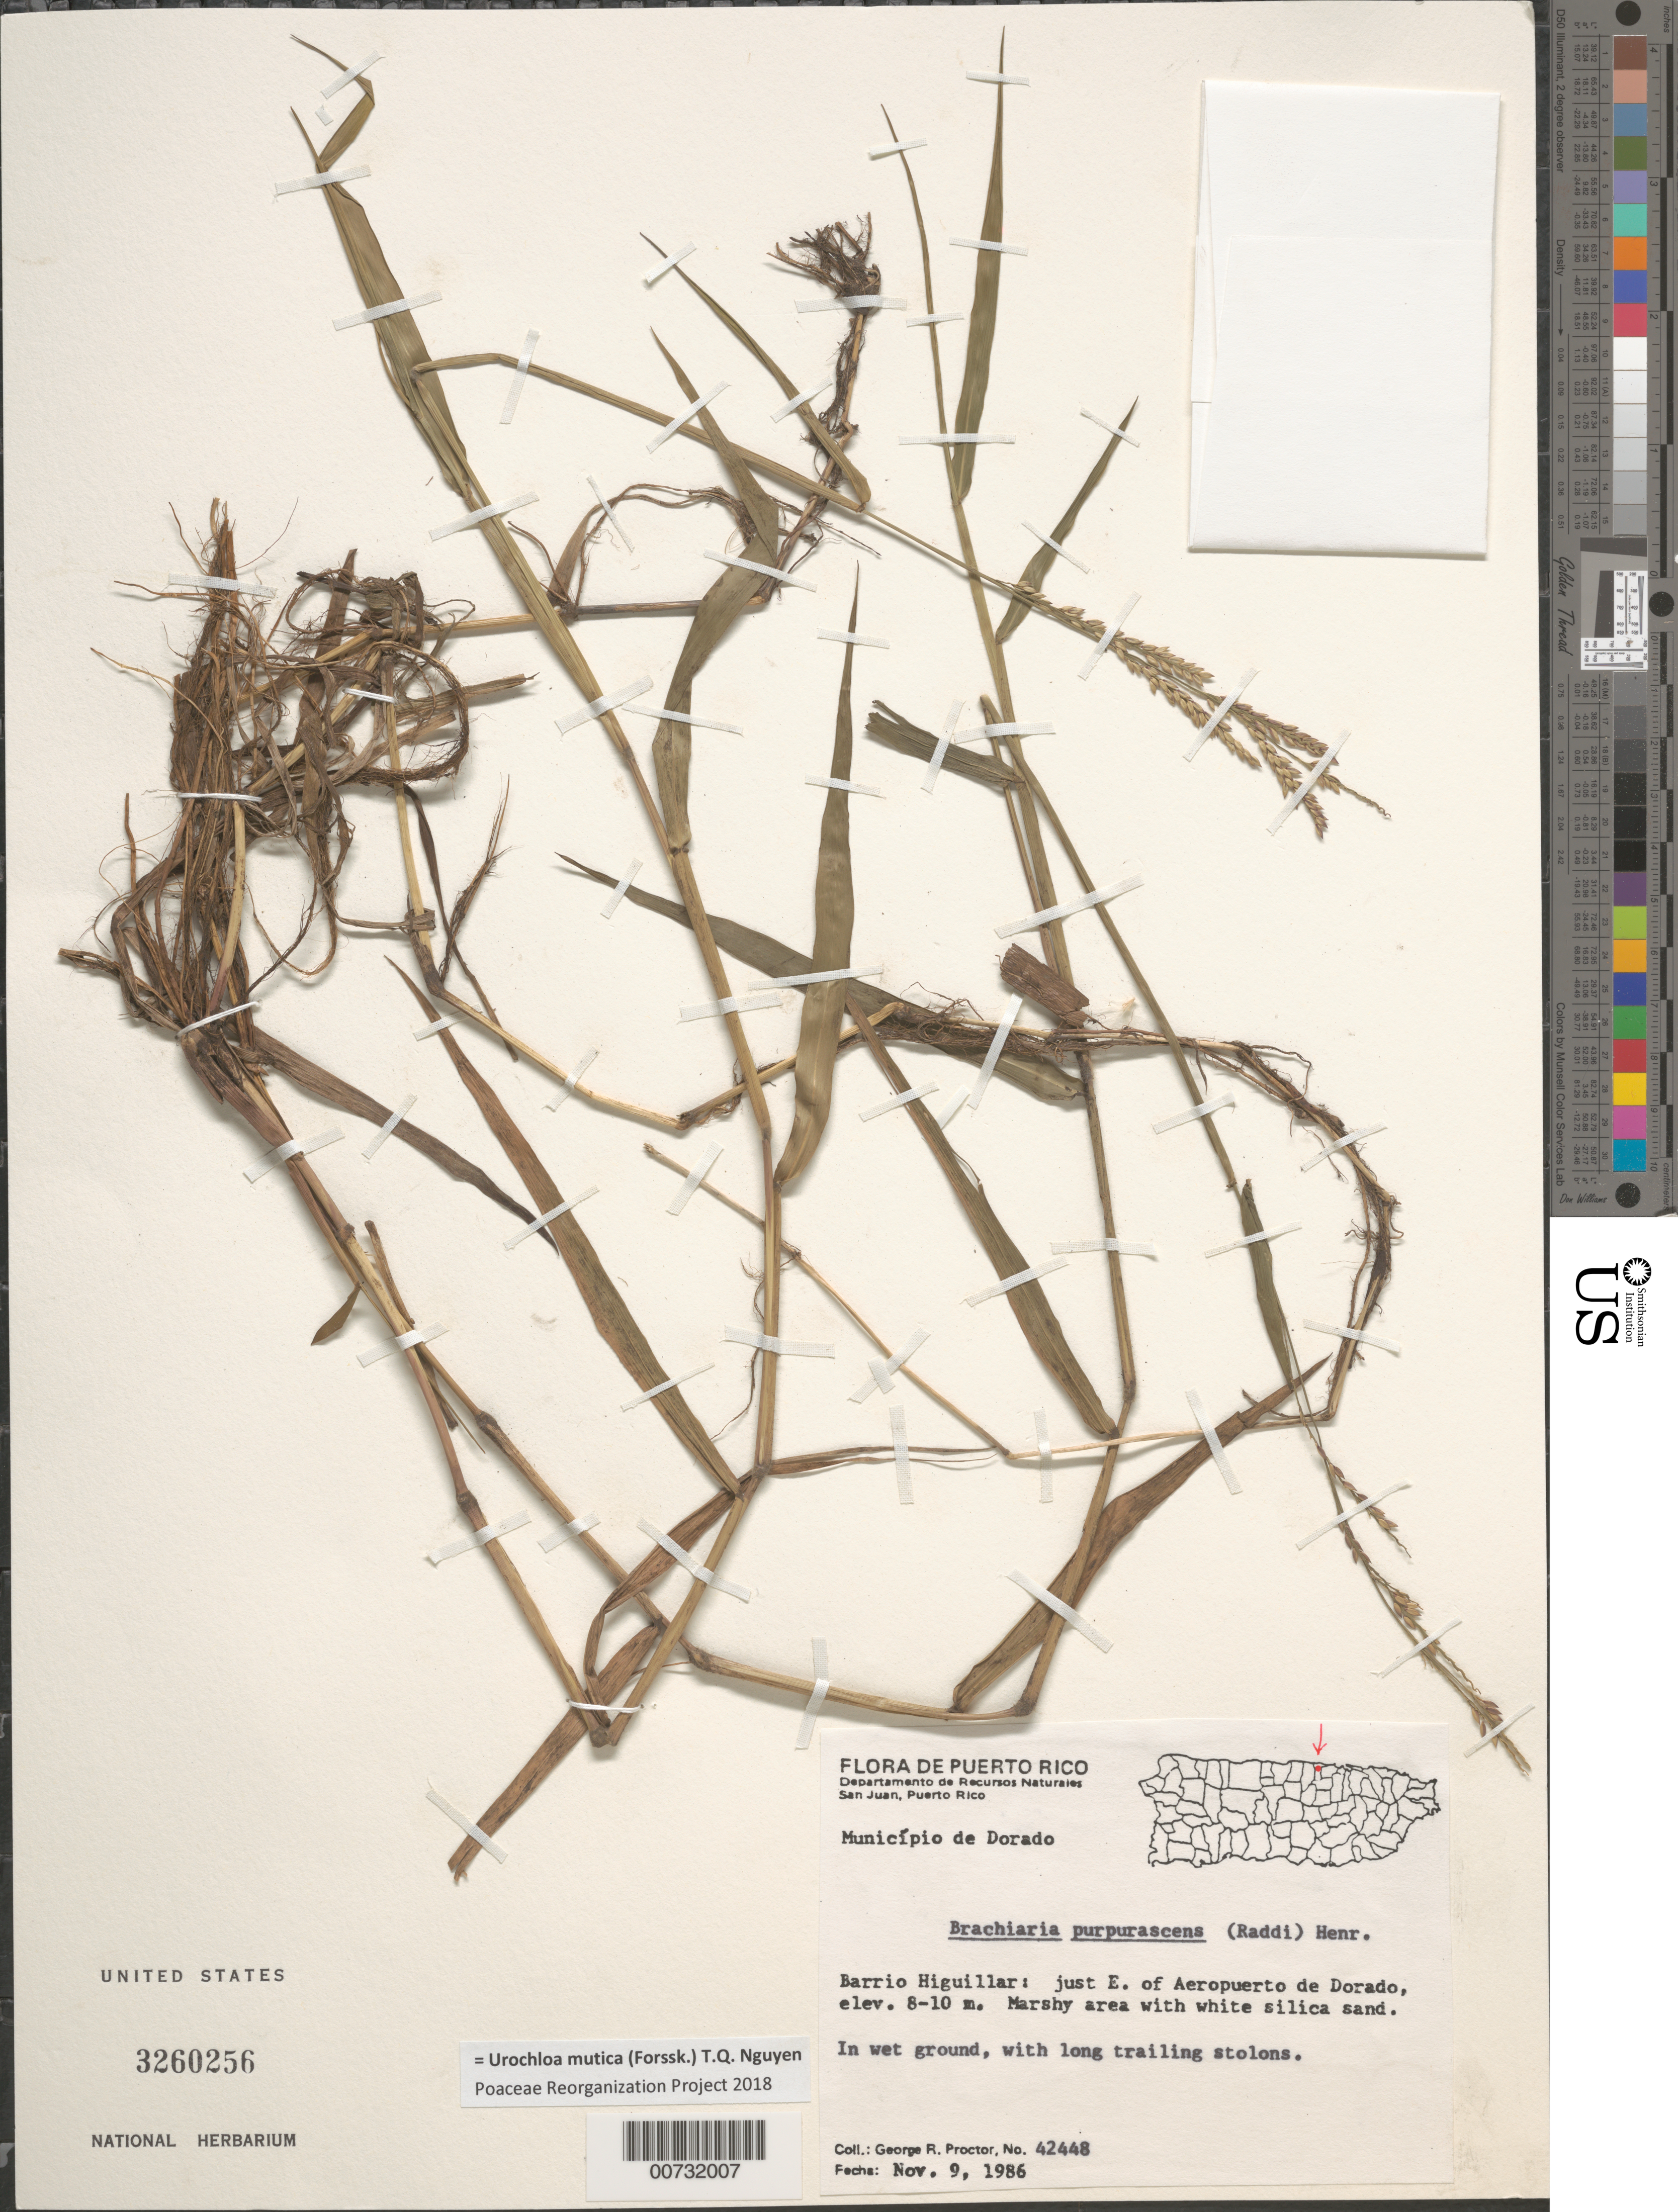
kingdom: Plantae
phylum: Tracheophyta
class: Liliopsida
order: Poales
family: Poaceae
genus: Urochloa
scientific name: Urochloa mutica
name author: (Forssk.) T.Q. Nguyen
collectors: G. R. Proctor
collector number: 42448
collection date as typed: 09 Nov 1986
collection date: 1986-11-09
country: Puerto Rico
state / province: Dorado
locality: Mun. Dorado, Barrio Higuillar: just E of Aeropuerto de Dorado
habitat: Marshy area w/white silica sand; in wet ground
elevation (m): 8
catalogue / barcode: US 3260256